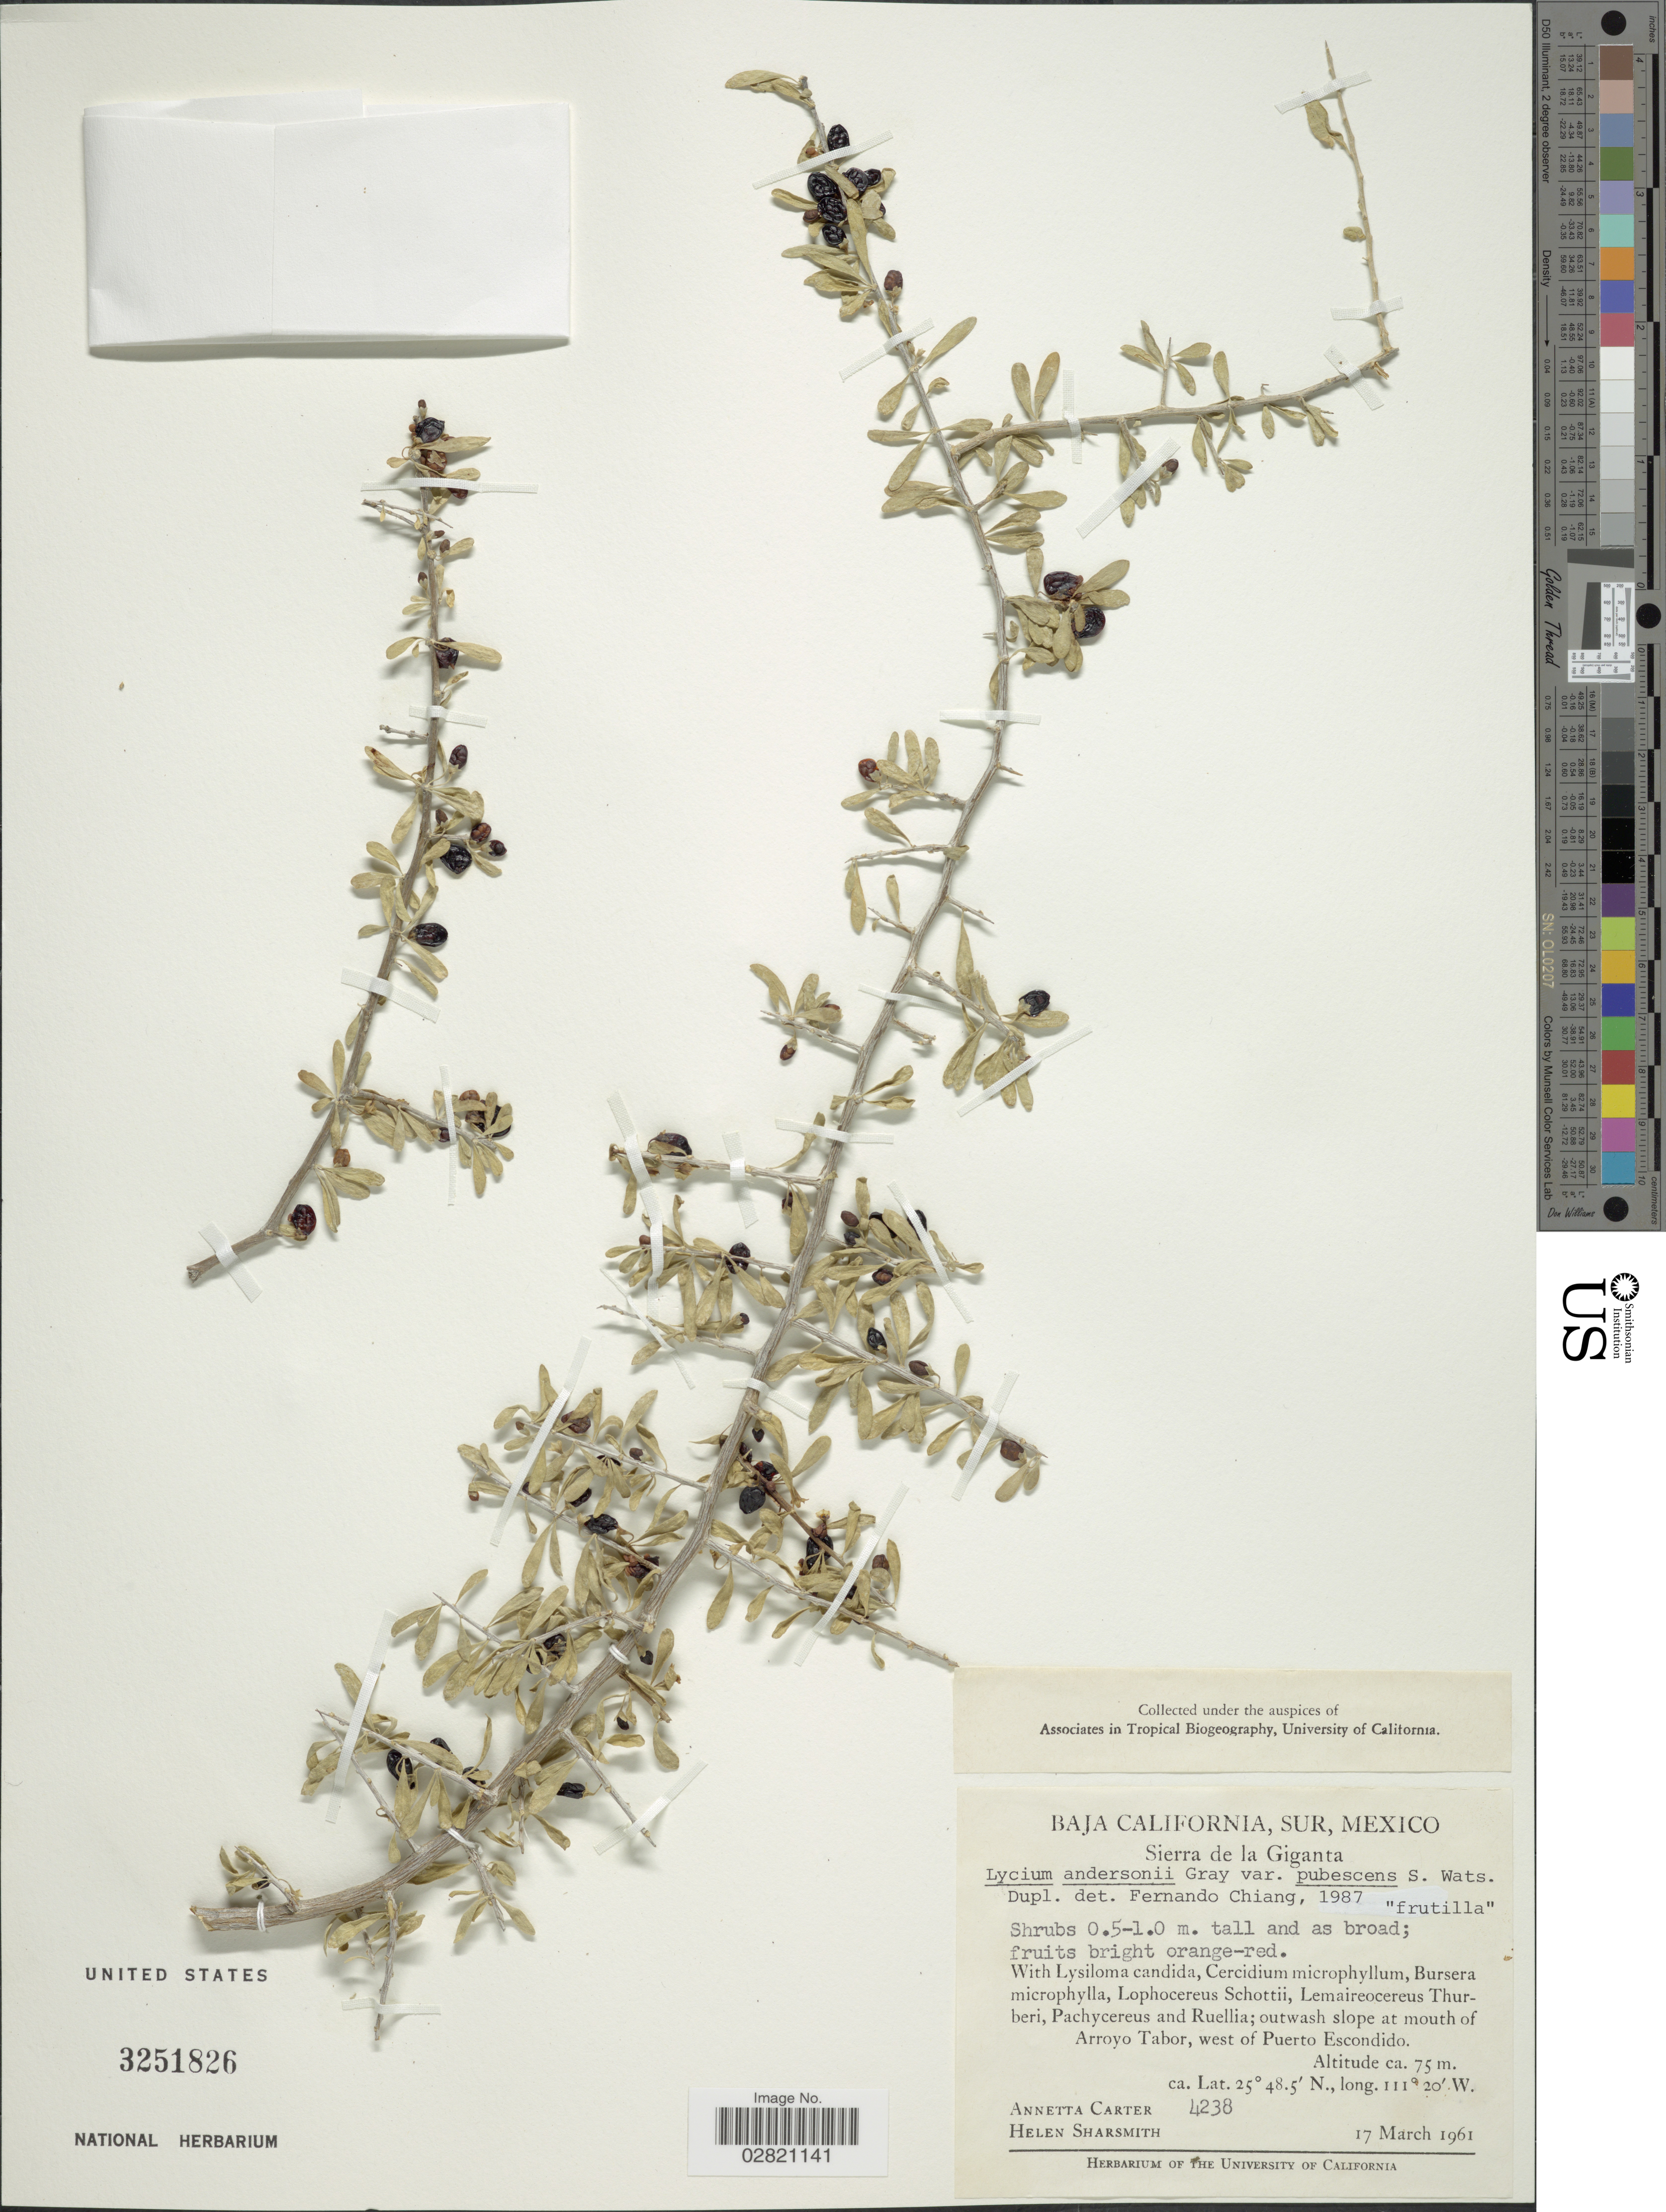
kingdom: Plantae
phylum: Tracheophyta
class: Magnoliopsida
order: Solanales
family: Solanaceae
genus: Lycium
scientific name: Lycium andersonii var. pubescens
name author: S. Watson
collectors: A. Carter & H. Sharsmith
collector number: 4238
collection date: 1961-03-17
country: Mexico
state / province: Baja California Sur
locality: Sierra de la Giganta. Outwash slope at mouth of Arroyo Tabor, west of Puerto Escondido.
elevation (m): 75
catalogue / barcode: US 3251826